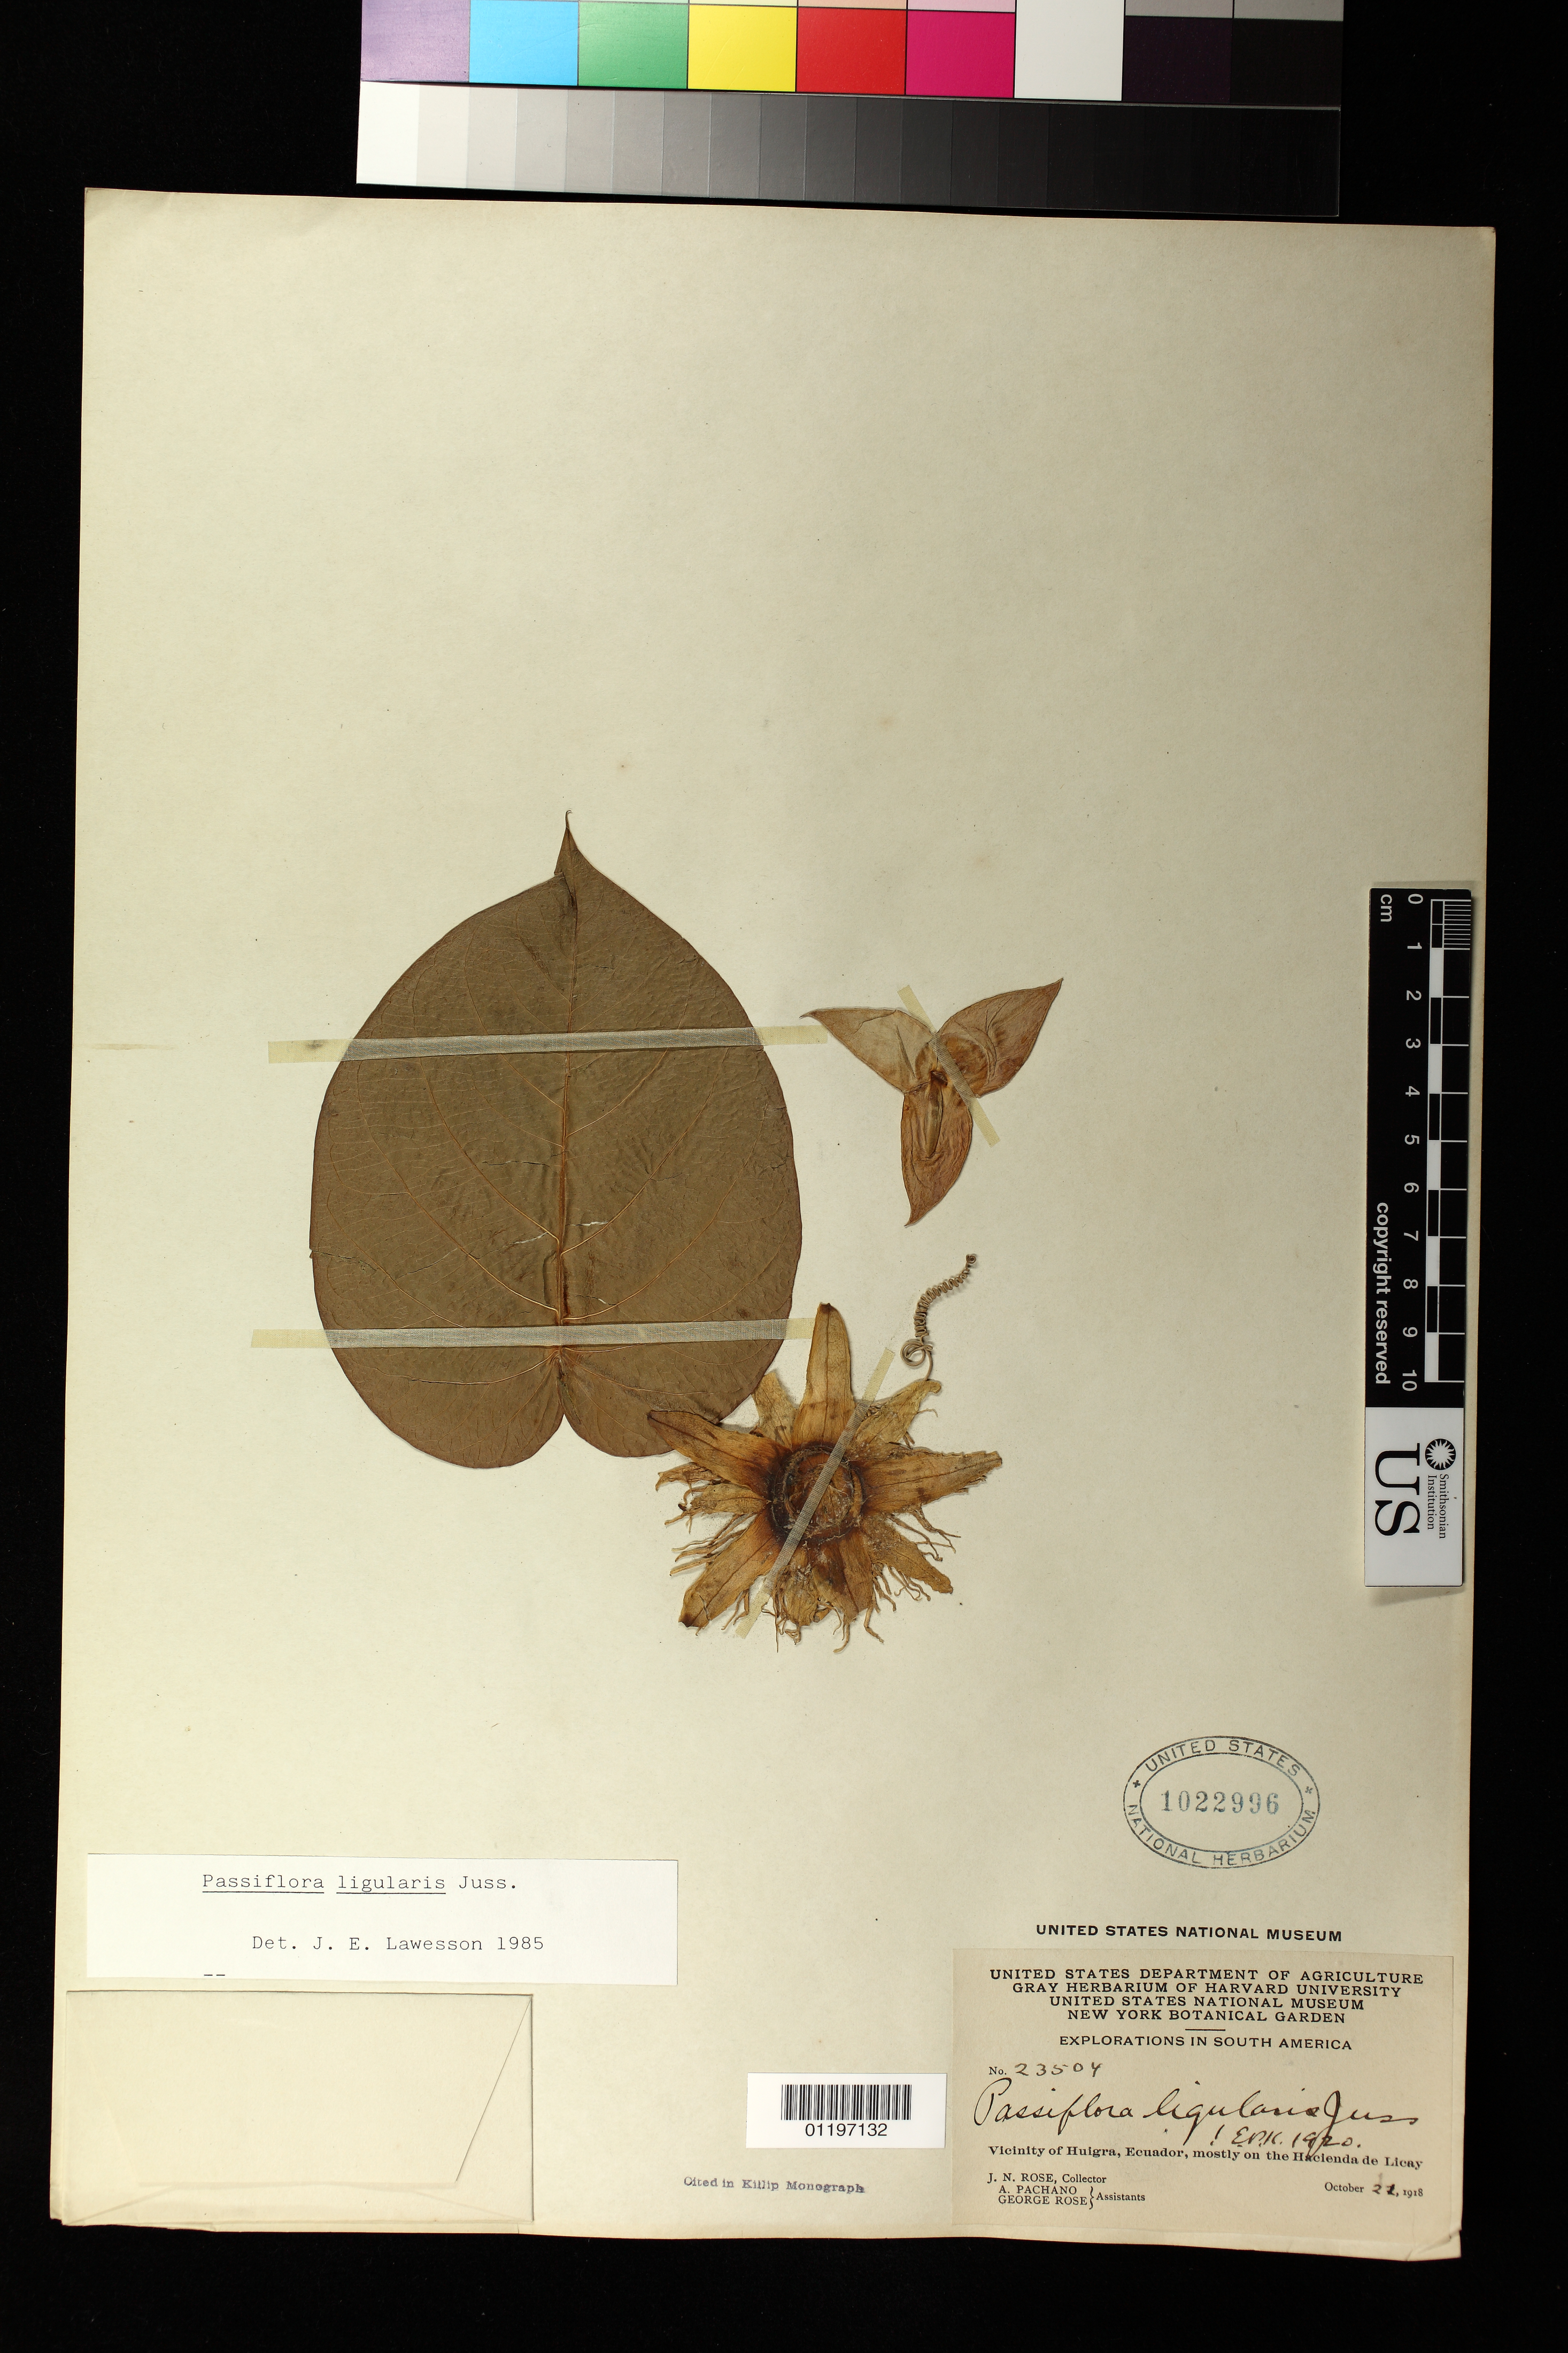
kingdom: Plantae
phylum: Tracheophyta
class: Magnoliopsida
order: Malpighiales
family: Passifloraceae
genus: Passiflora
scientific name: Passiflora ligularis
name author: Juss.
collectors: J. N. Rose, A. Pachano & G. Rose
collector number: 23504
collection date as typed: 21 Oct 1918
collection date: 1918-10-21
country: Ecuador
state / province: Chimborazo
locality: Vicinity of Huigra, Ecuador, mostly on the Hacienda de Licay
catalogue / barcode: US 1022996